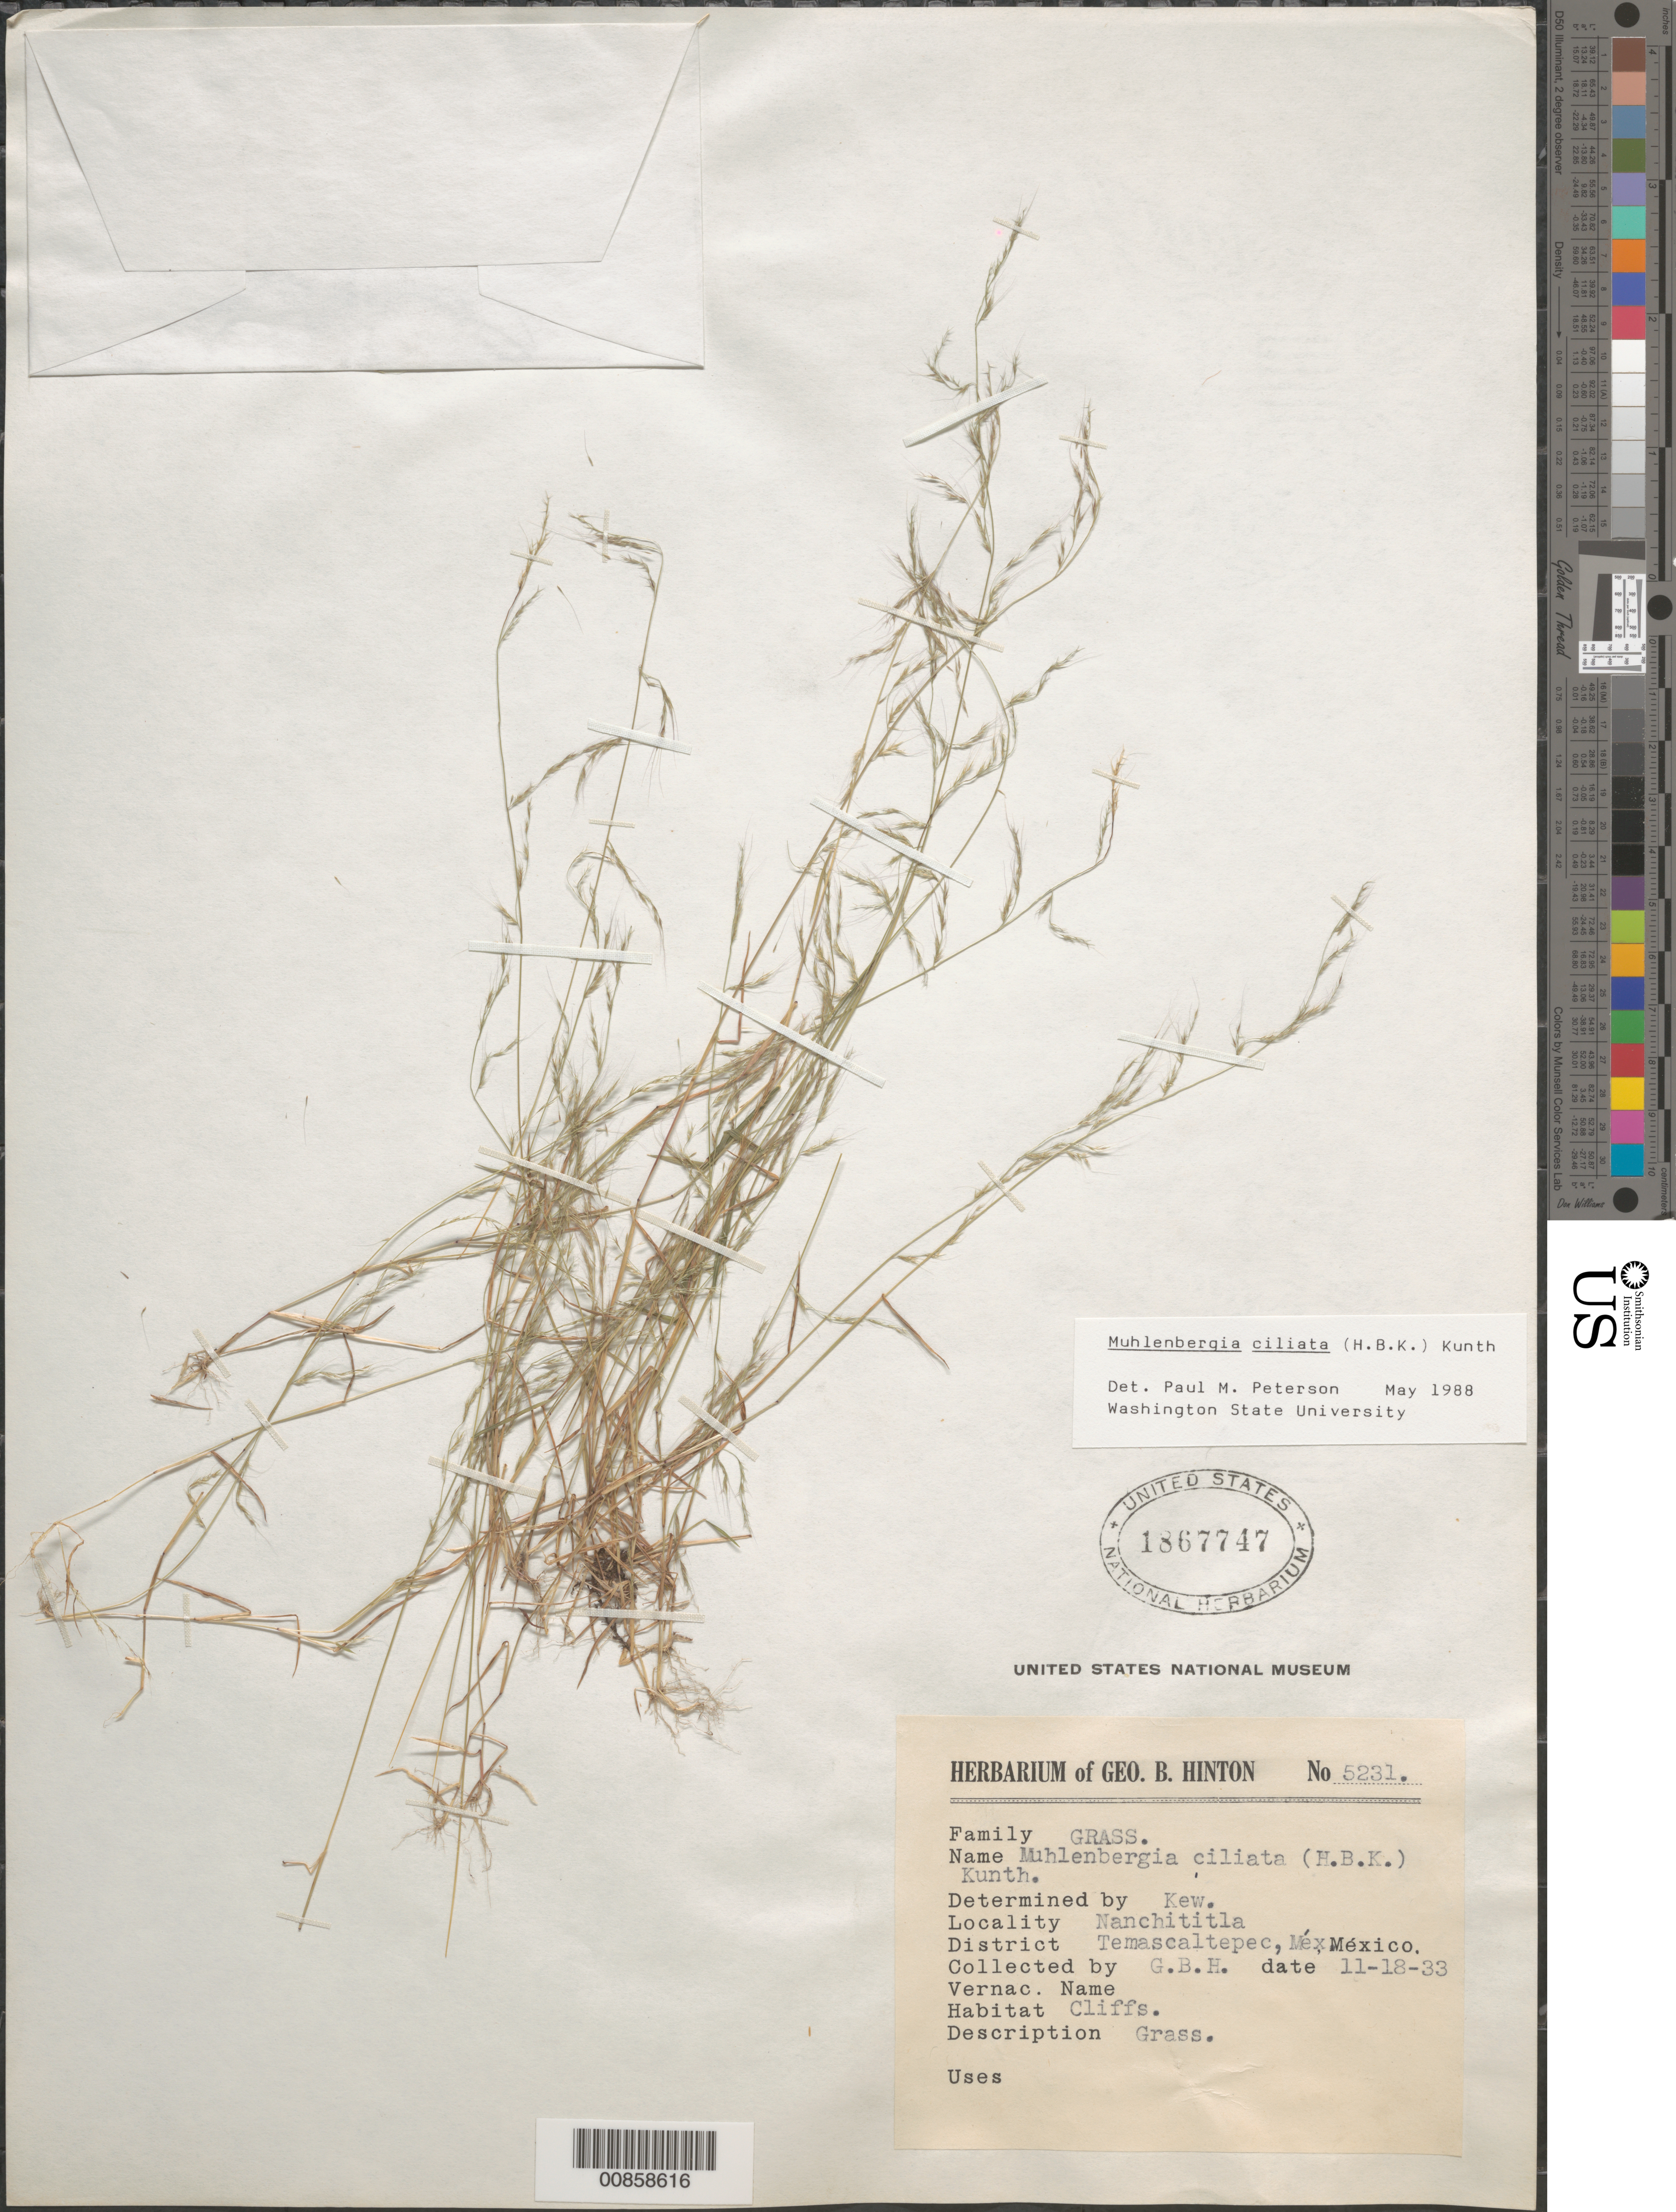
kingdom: Plantae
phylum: Tracheophyta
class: Liliopsida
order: Poales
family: Poaceae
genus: Muhlenbergia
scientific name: Muhlenbergia ciliata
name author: (Kunth) Trin.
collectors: G. B. Hinton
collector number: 5231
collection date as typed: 18 Nov 1933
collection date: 1933-11-18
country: Mexico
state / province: México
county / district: Tejupilco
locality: Nanchititla, mpio. Tejupilco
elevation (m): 1800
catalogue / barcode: US 1867747